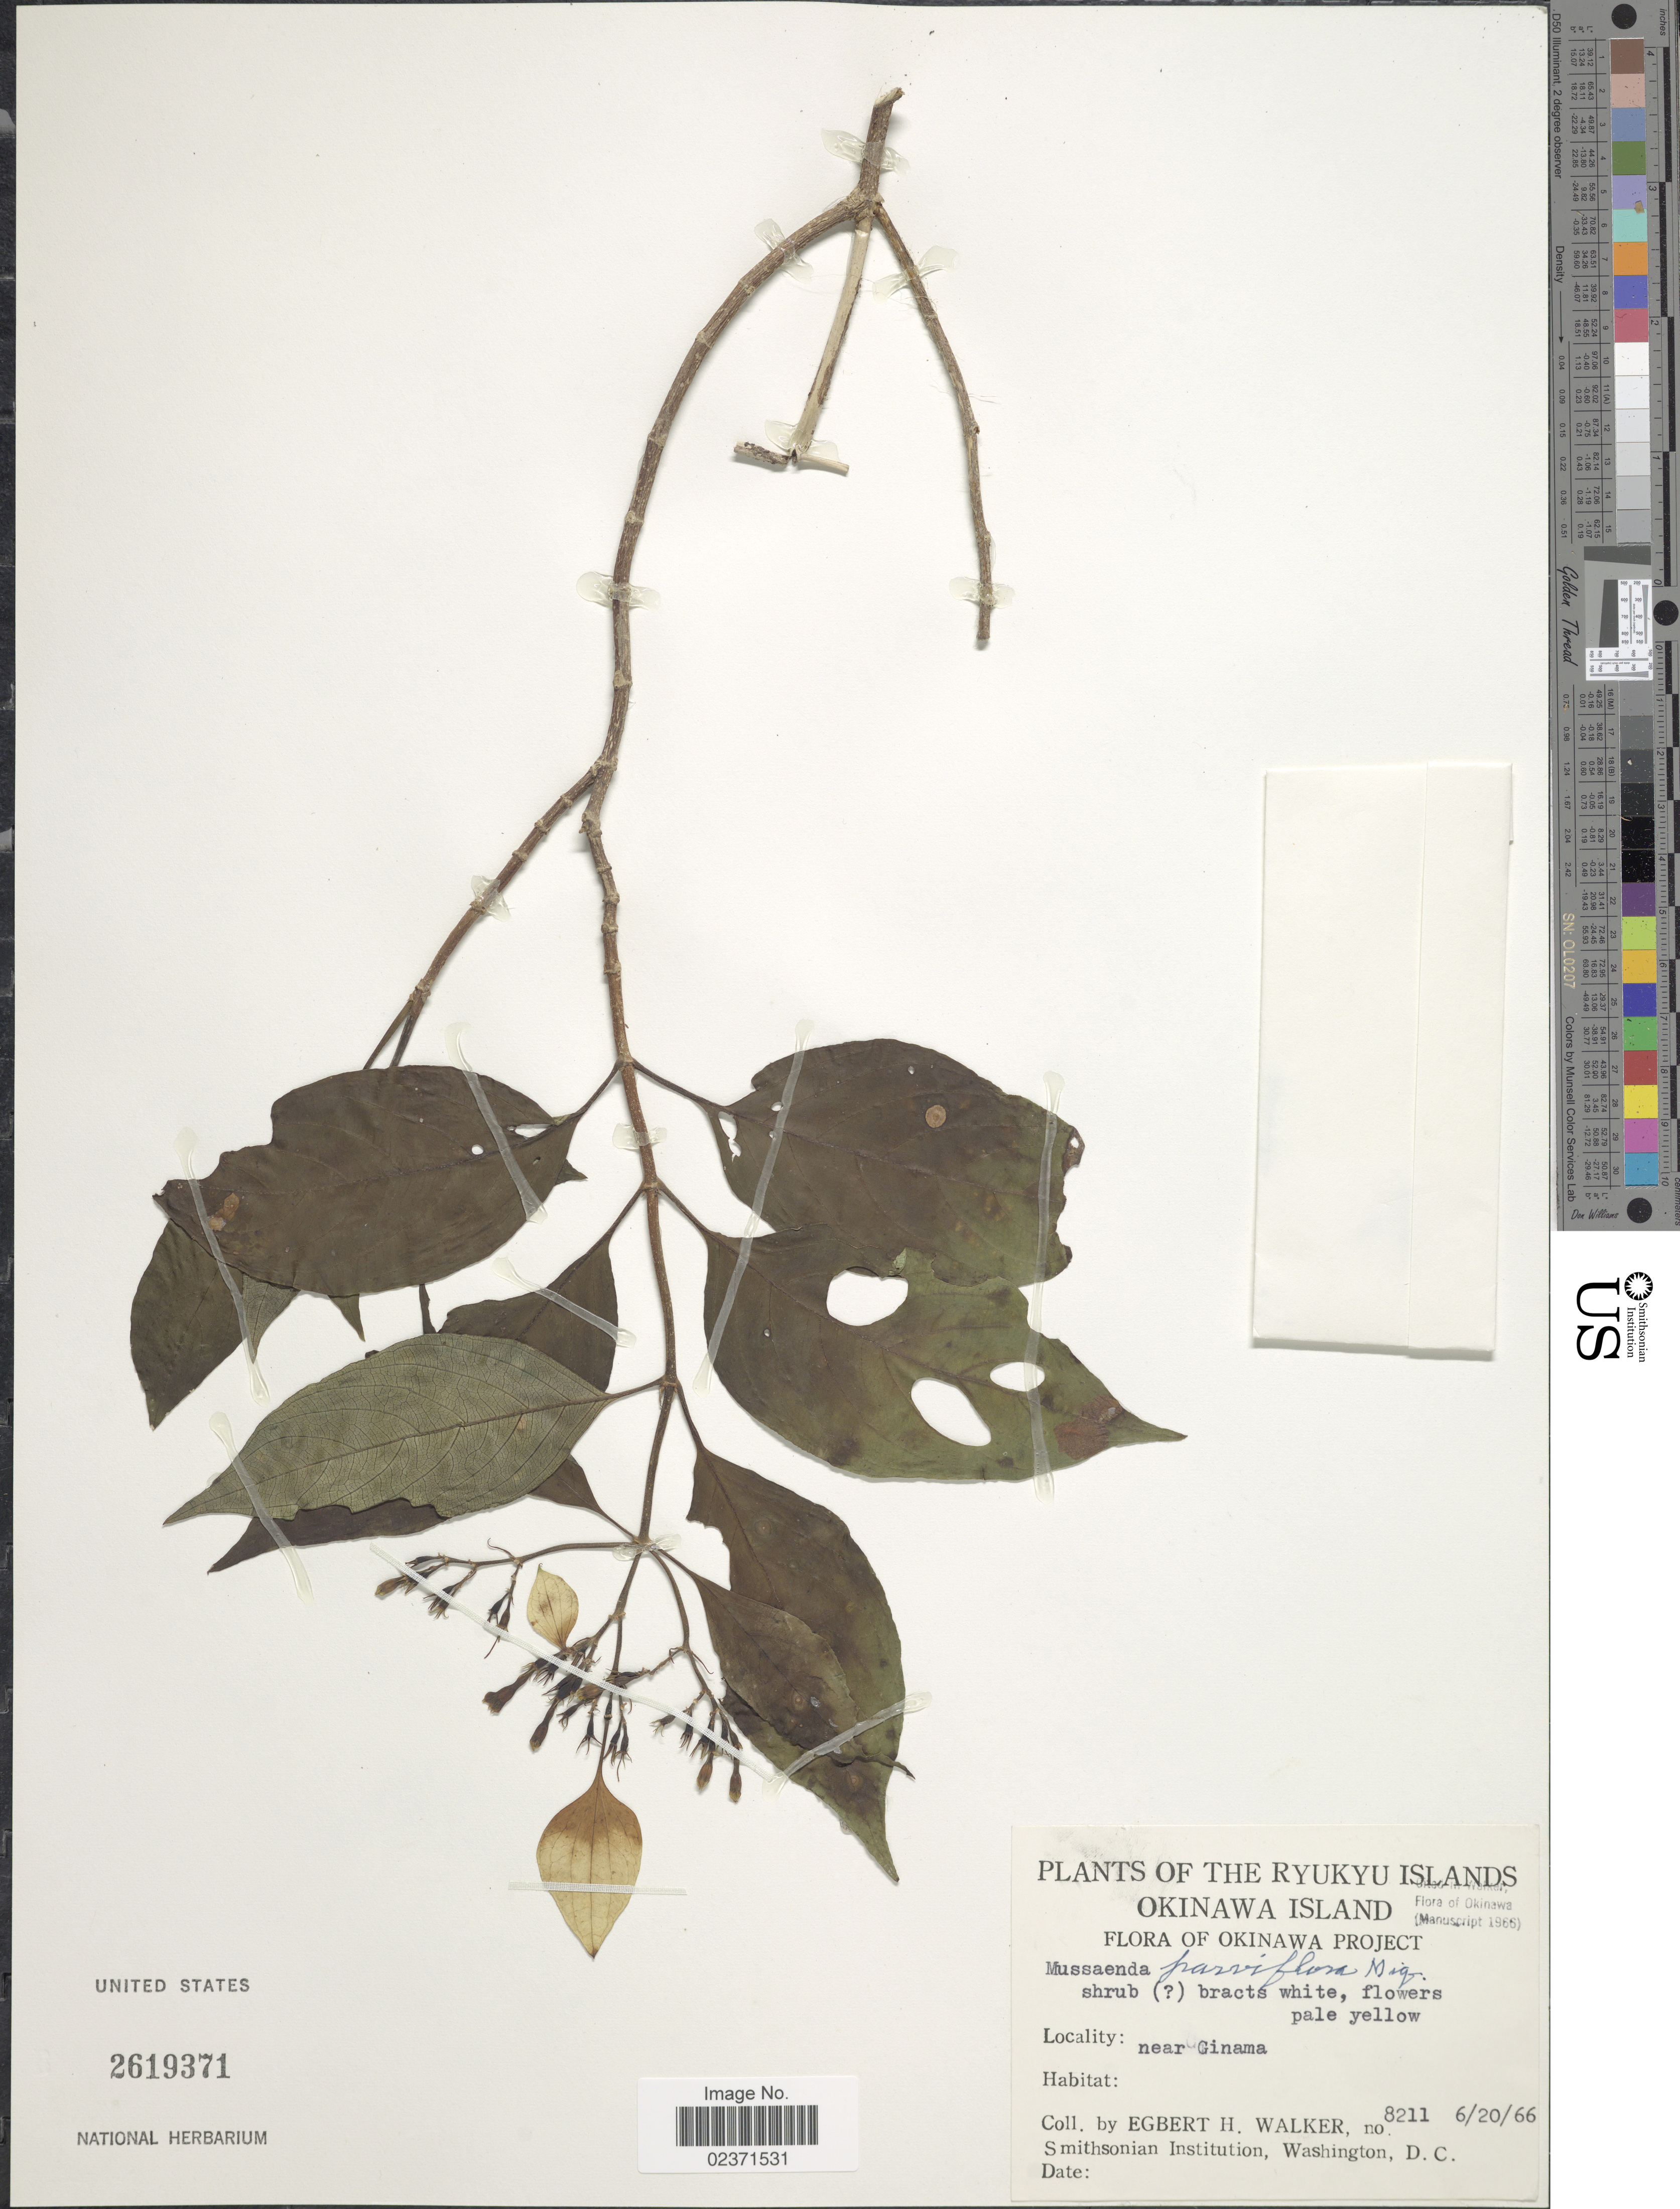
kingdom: Plantae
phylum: Tracheophyta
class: Magnoliopsida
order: Gentianales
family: Rubiaceae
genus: Mussaenda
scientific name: Mussaenda parviflora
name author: Miq.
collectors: E. H. Walker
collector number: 8211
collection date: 1966-06-20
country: Japan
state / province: Okinawa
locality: Ryukyu Islands, near Ginama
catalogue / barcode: US 2619371